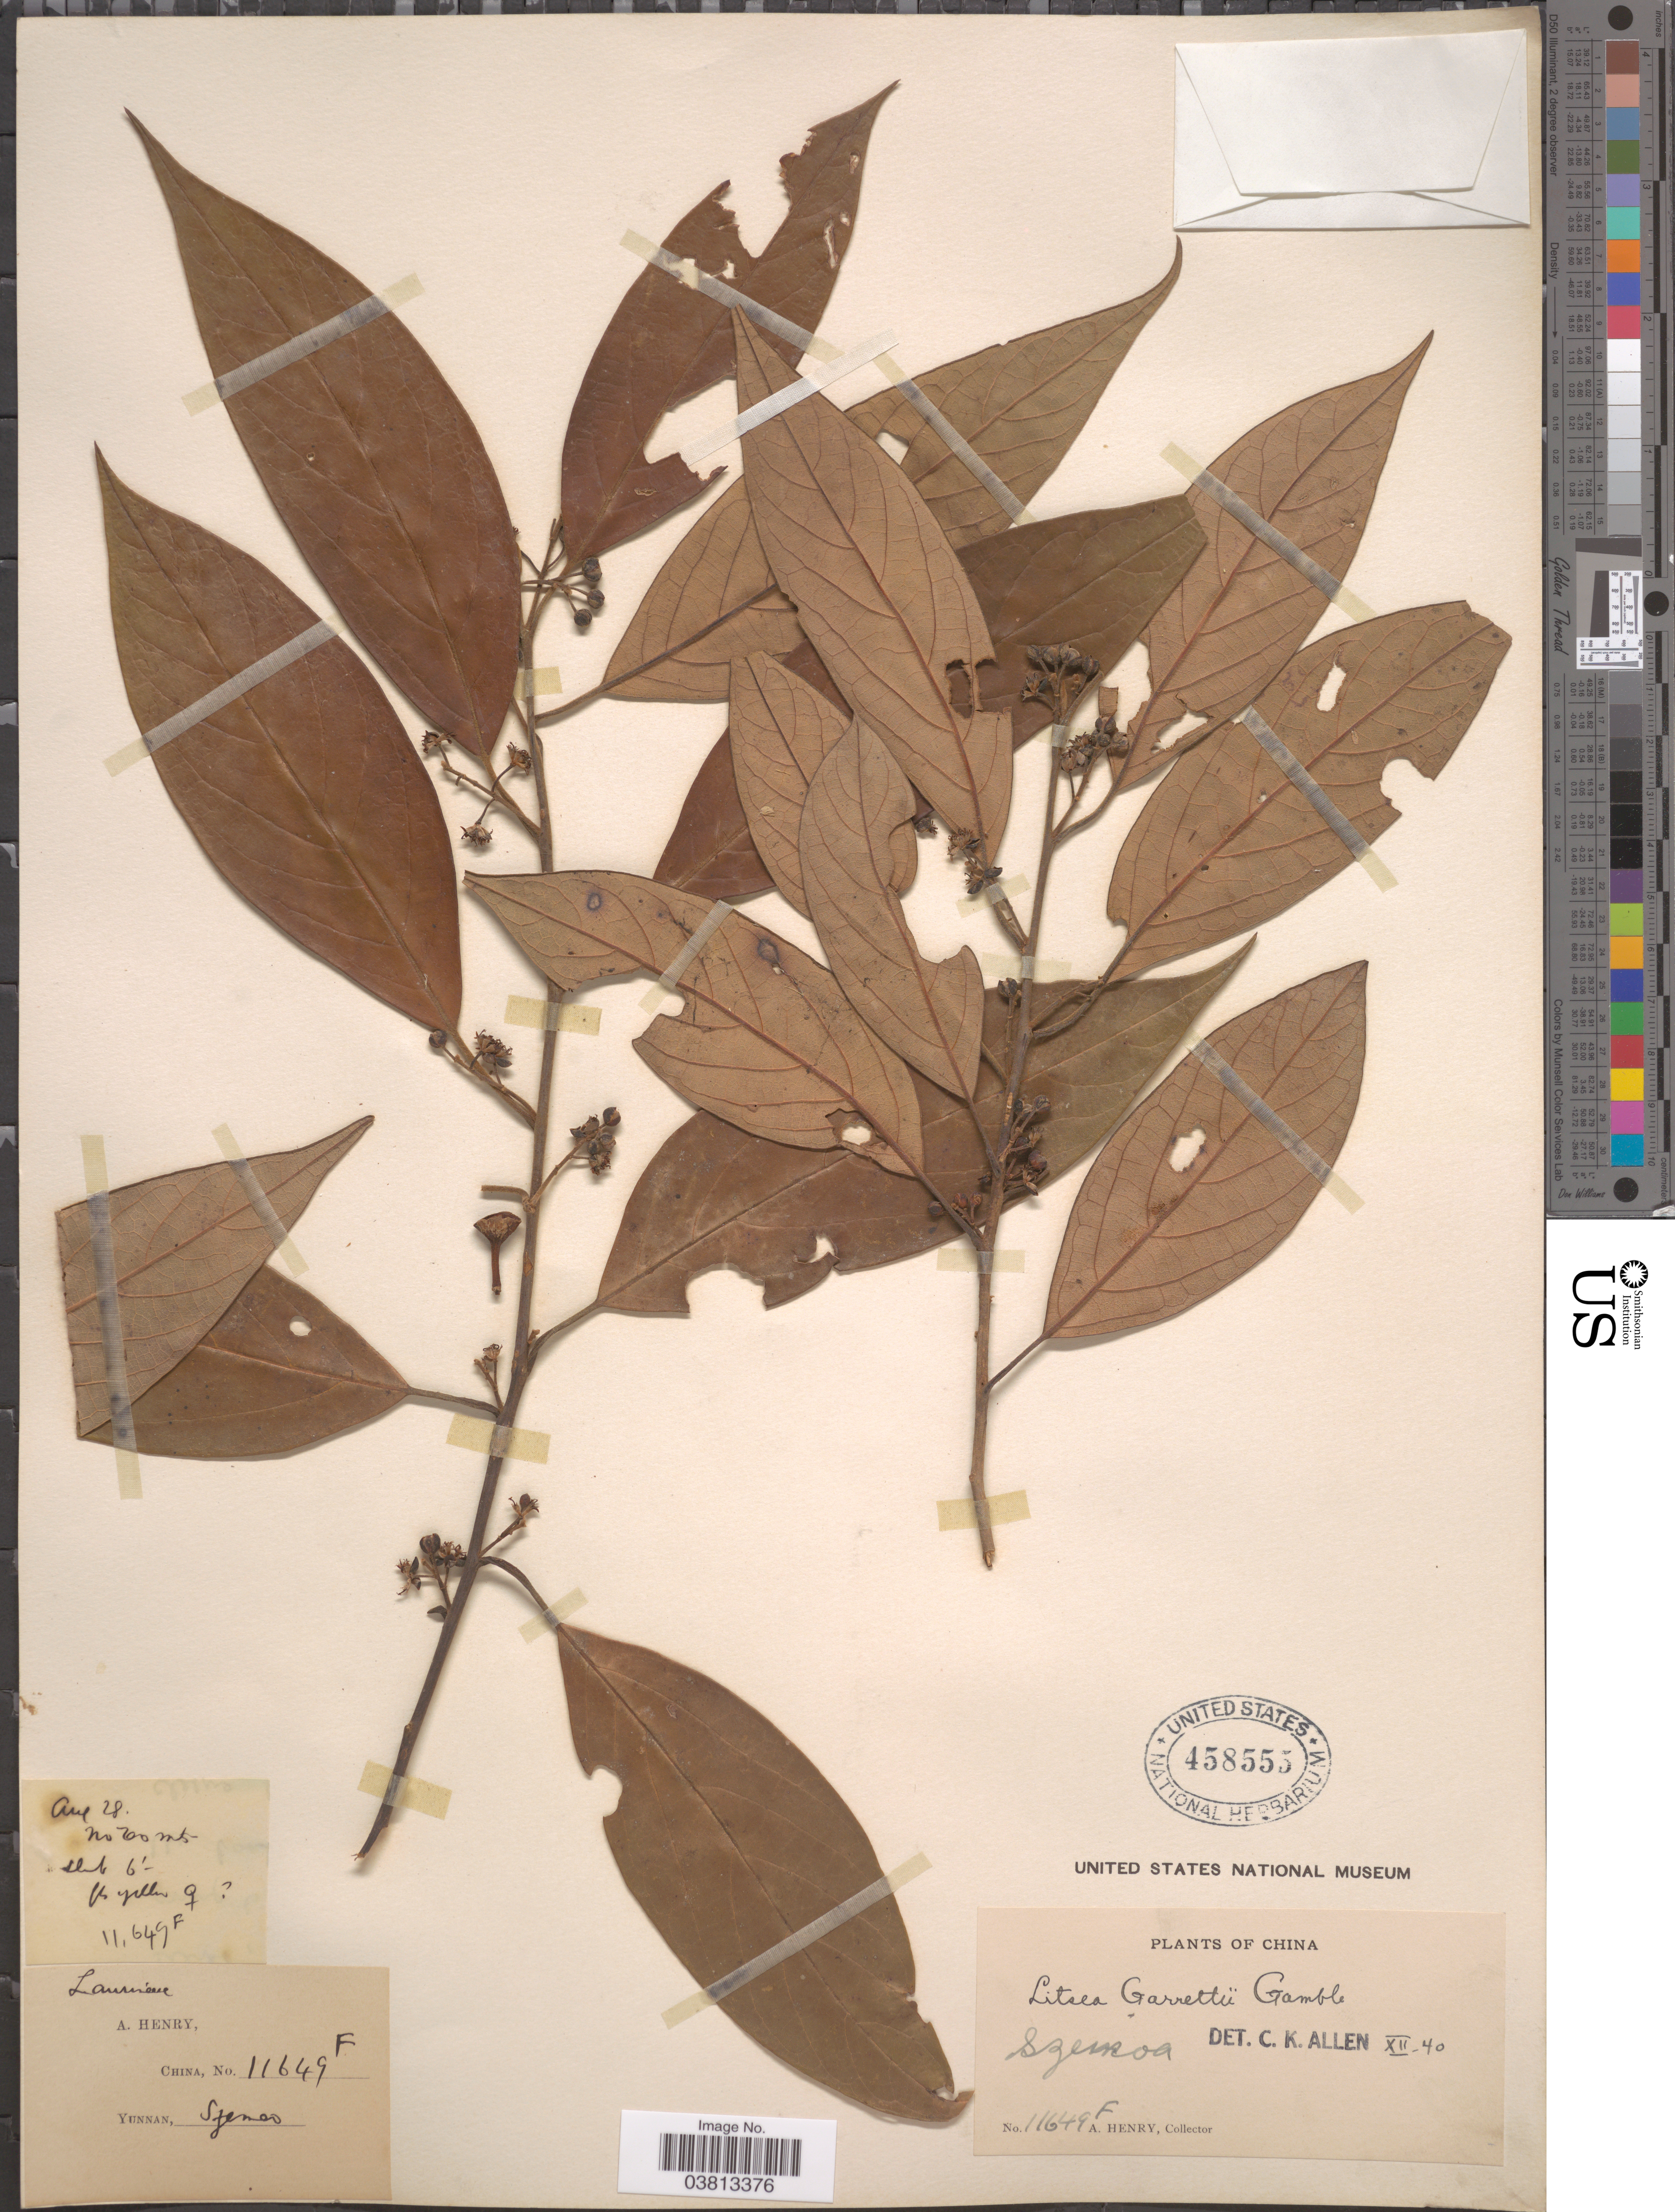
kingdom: Plantae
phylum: Tracheophyta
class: Magnoliopsida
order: Laurales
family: Lauraceae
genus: Litsea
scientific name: Litsea garrettii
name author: Gamble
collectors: A. Henry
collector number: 11649 F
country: China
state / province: Yunnan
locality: Szemoa.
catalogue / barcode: US 458555